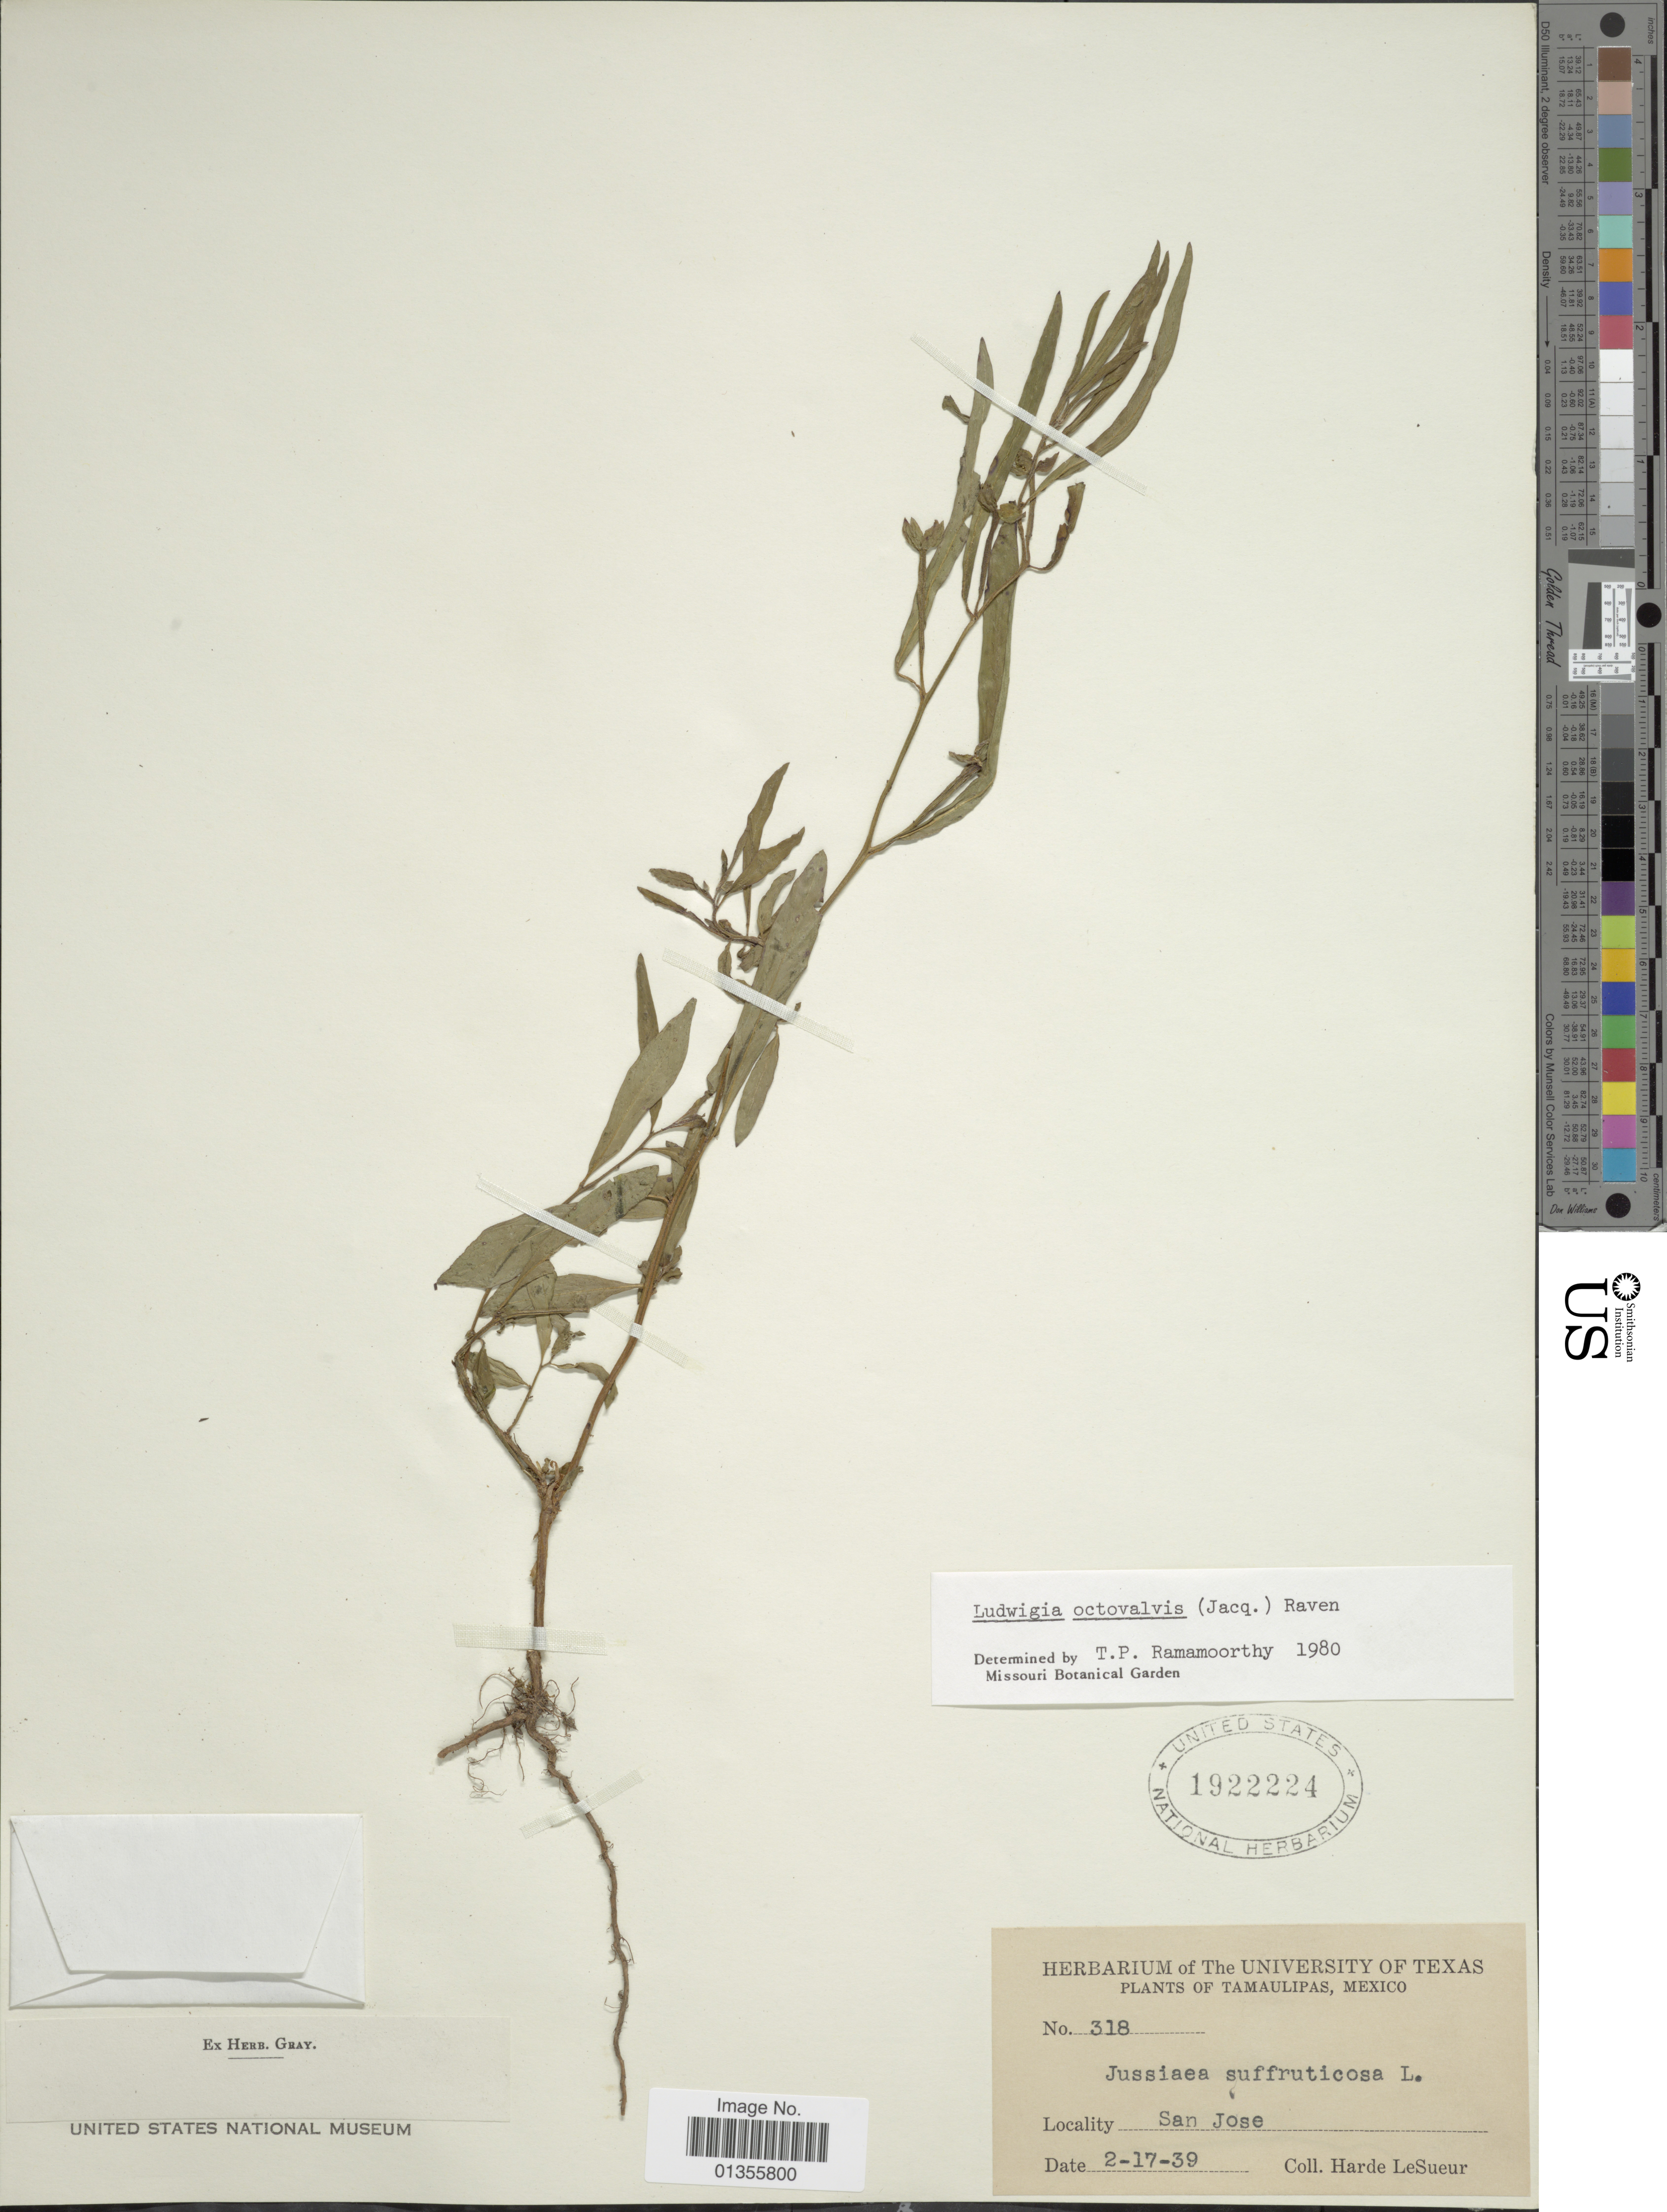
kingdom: Plantae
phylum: Tracheophyta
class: Magnoliopsida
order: Myrtales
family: Onagraceae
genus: Ludwigia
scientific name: Ludwigia octovalvis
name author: (Jacq.) P.H. Raven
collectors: H. LeSueur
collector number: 318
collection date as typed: Transcribed d/m/y: 17/2/39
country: Mexico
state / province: Tamaulipas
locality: San Jose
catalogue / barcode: US 1922224